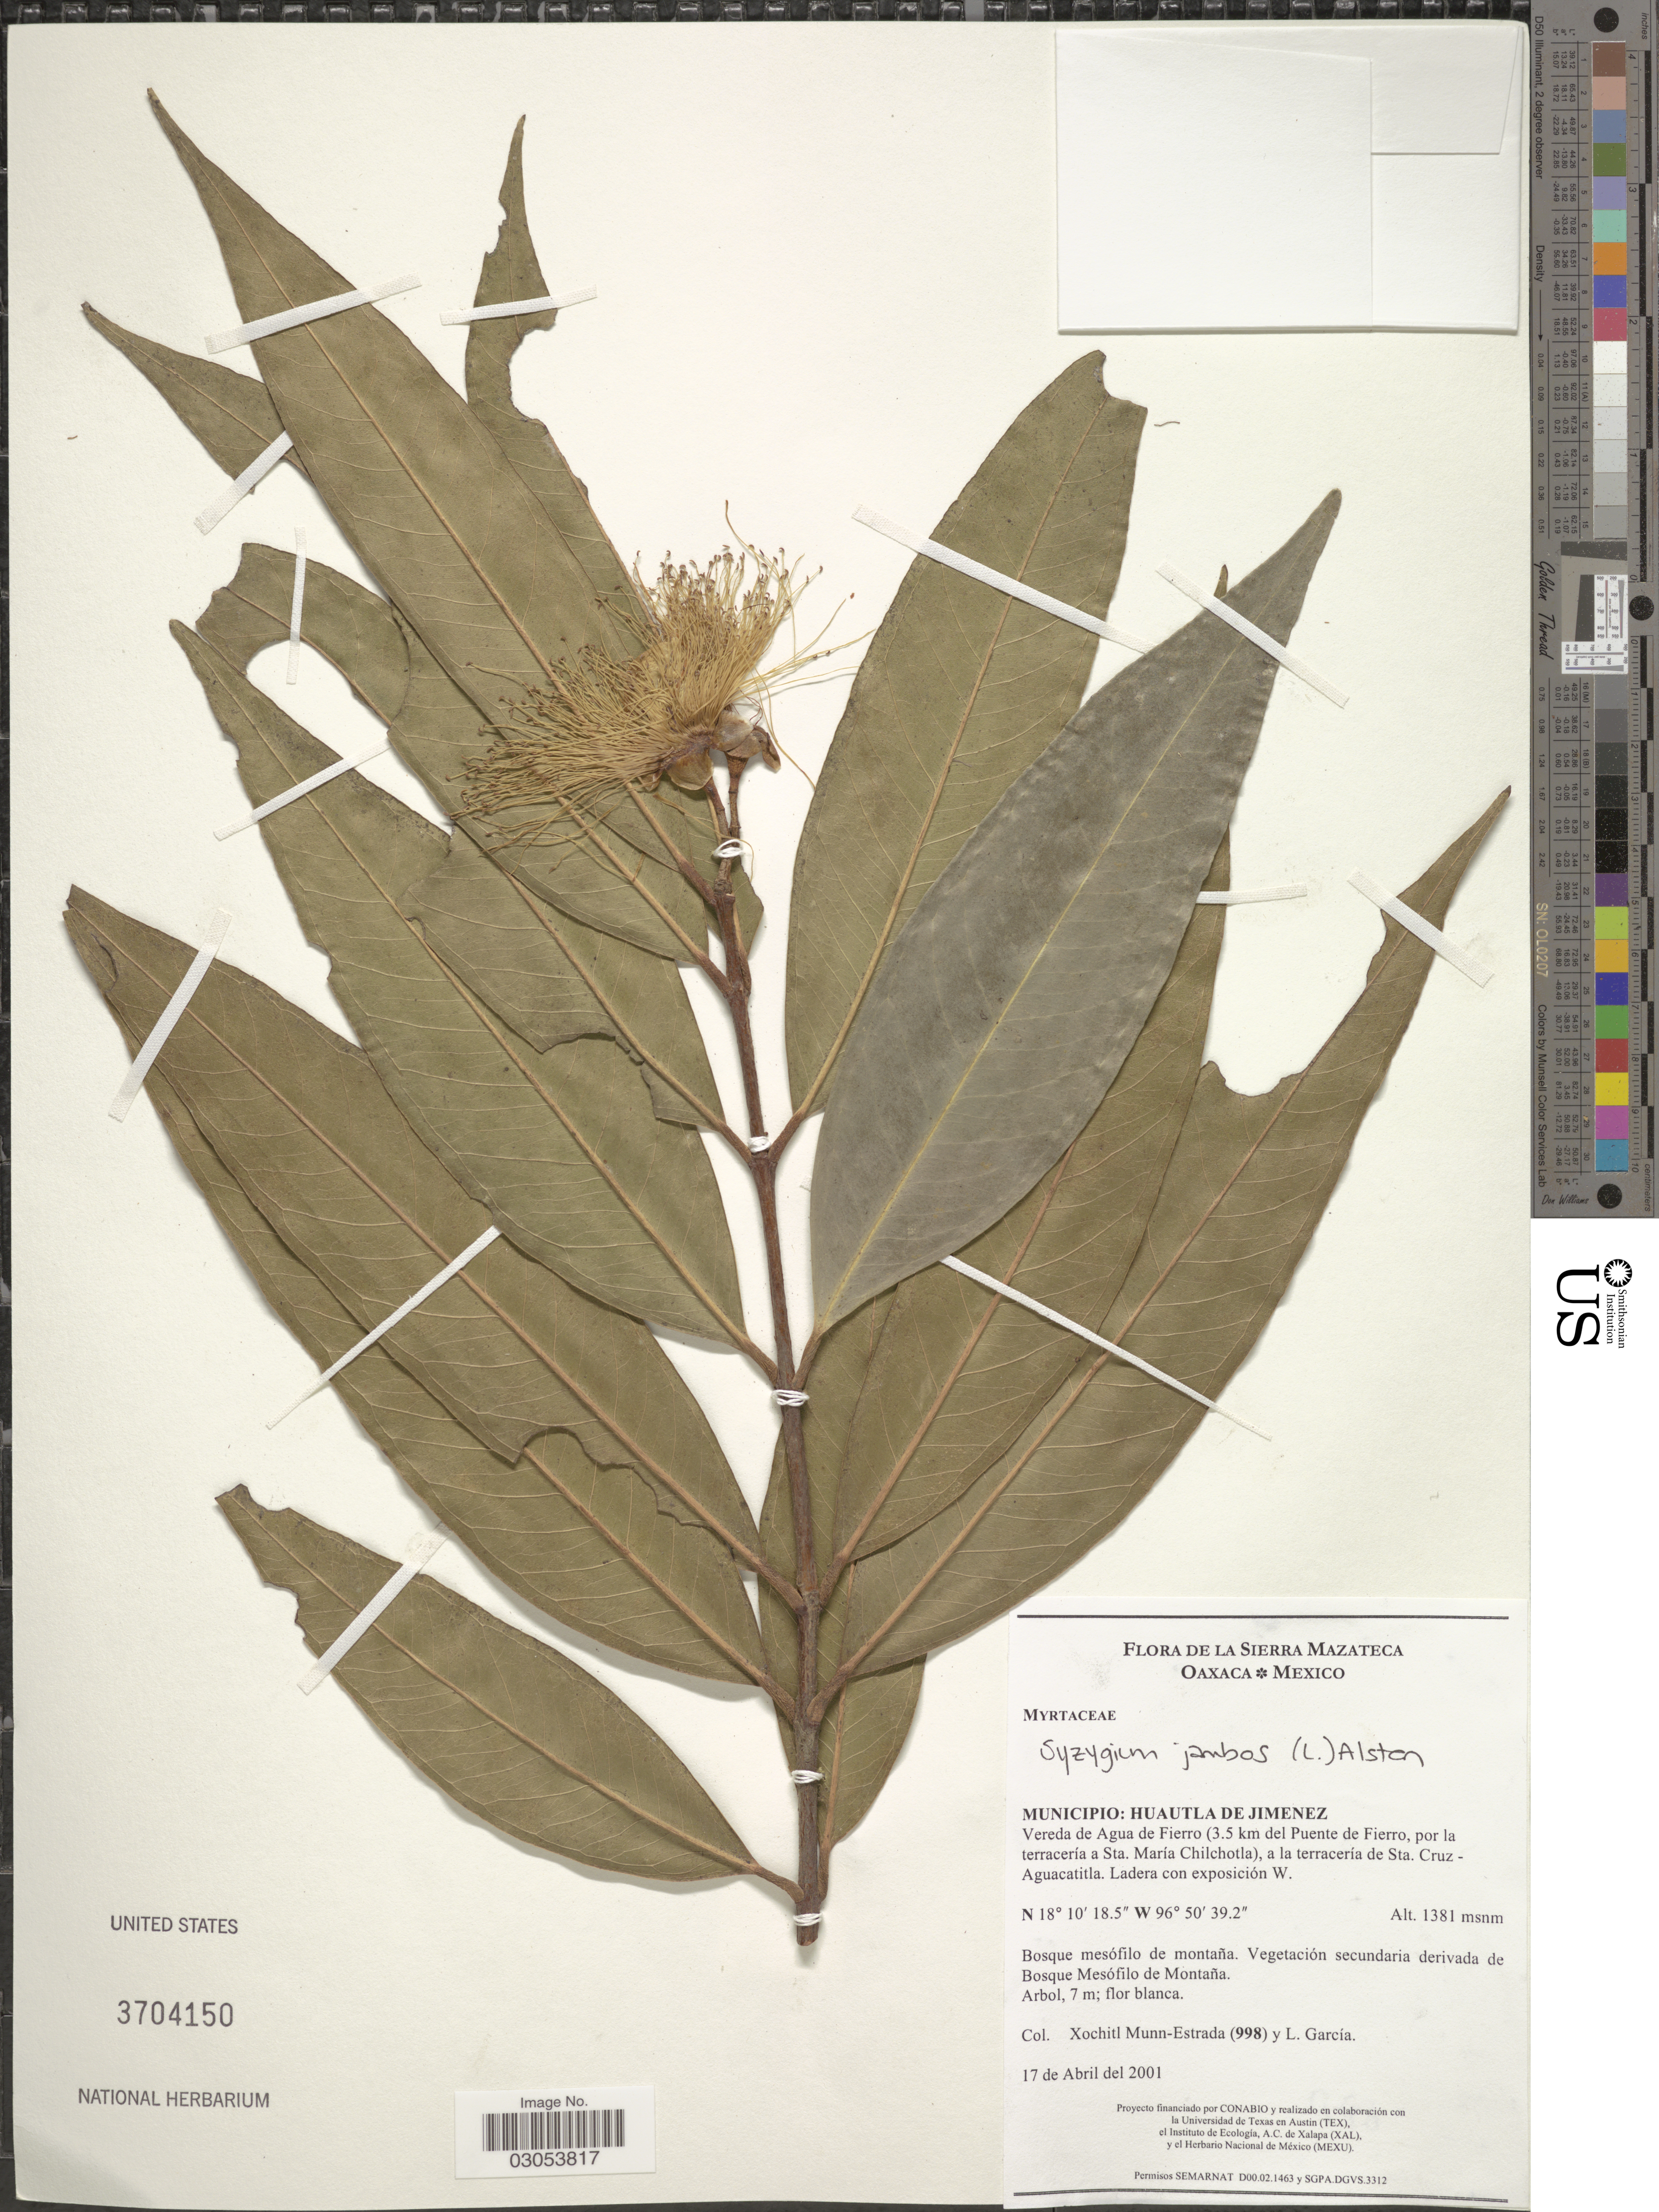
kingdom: Plantae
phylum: Tracheophyta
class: Magnoliopsida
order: Myrtales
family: Myrtaceae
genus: Syzygium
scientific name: Syzygium jambos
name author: (L.) Alston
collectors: X. Munn-Estrada & L. Garcia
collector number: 998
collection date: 2001-04-17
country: Mexico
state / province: Oaxaca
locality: Sierra Mazateca, Municipio: Huautla de Jimenez, Vereda de Agua de Fierro (3.5 km del Puente de Fierro, por la terracería a Sta. María Chilchotla), a la terracería de Sta. Cruz - Aguacatitla.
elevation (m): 1381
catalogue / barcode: US 3704150